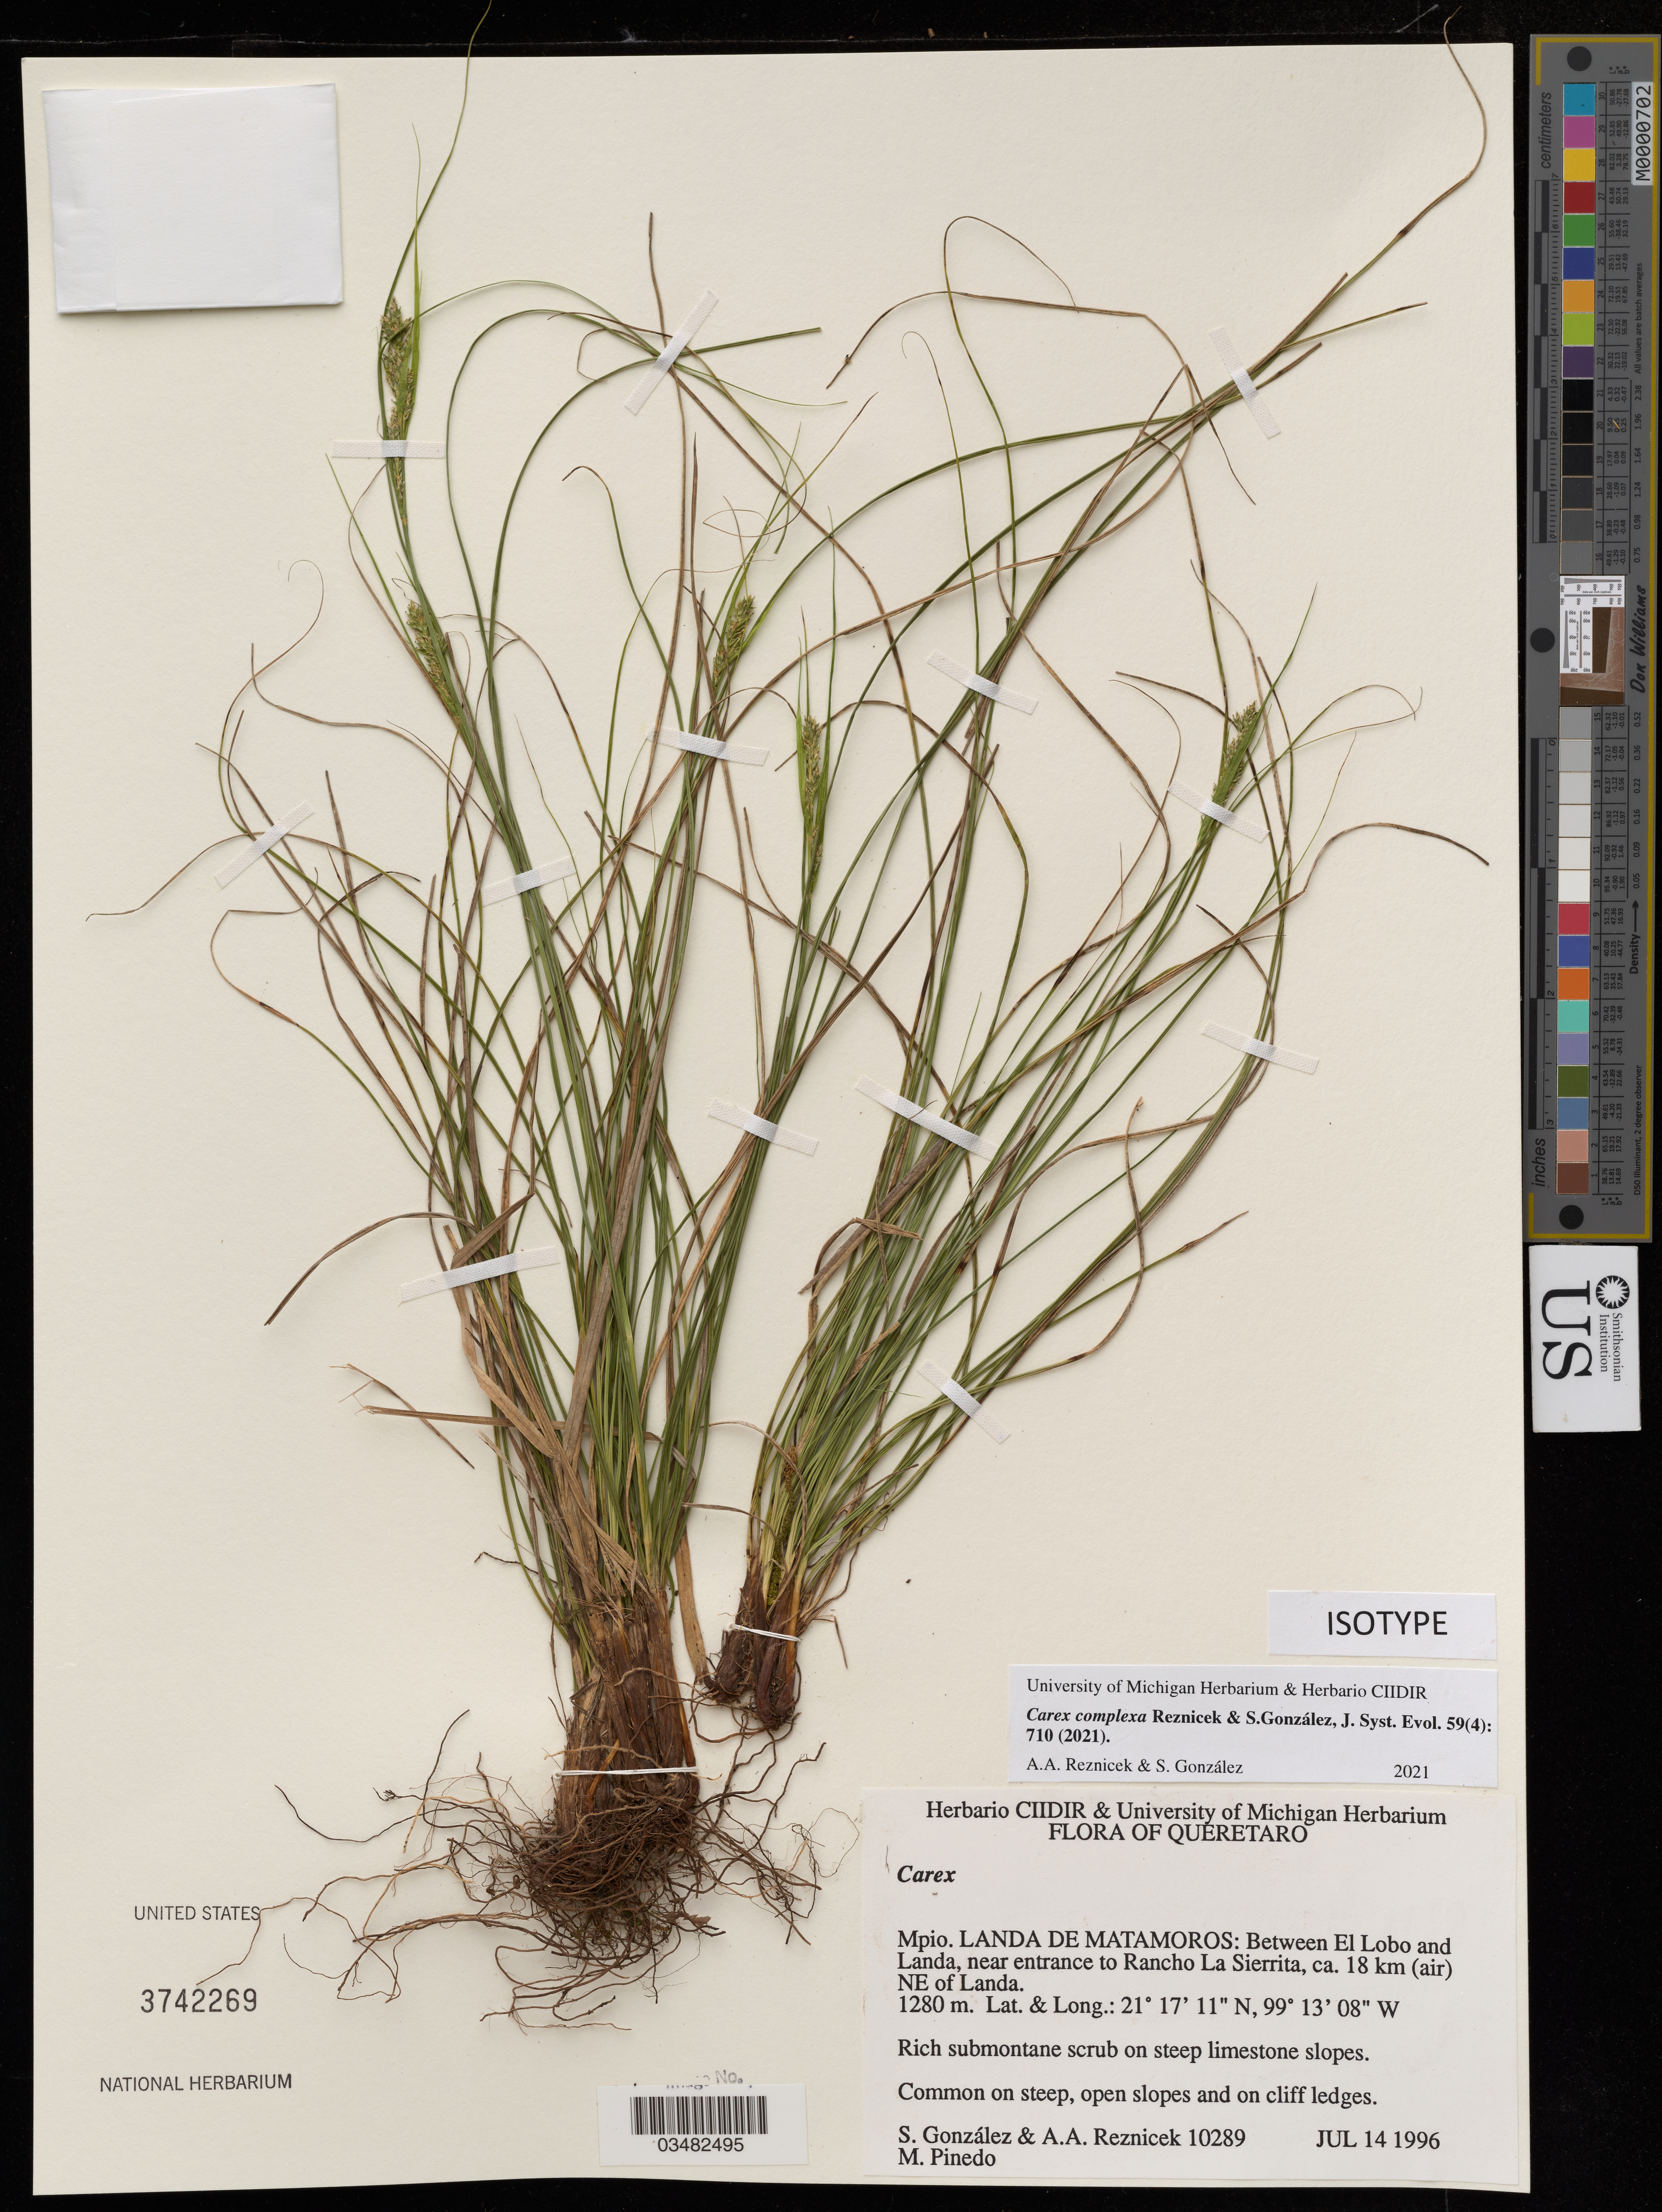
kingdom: Plantae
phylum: Tracheophyta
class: Liliopsida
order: Poales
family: Cyperaceae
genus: Carex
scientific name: Carex complexa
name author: Reznicek & S.González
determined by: Reznicek, A. A.; Gonzalez, M. S.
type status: Isotype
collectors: M. S. González-Elizondo, A. A. Reznicek & M. Pinedo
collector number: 10289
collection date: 1996-07-14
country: Mexico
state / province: Queretaro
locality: Mpio. Landa de Matamoros, between El Lobo and Landa, near entrance to Rancho La Sierrita, ca. 18 km (air) NE of Landa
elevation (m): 1280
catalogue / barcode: US 3742269